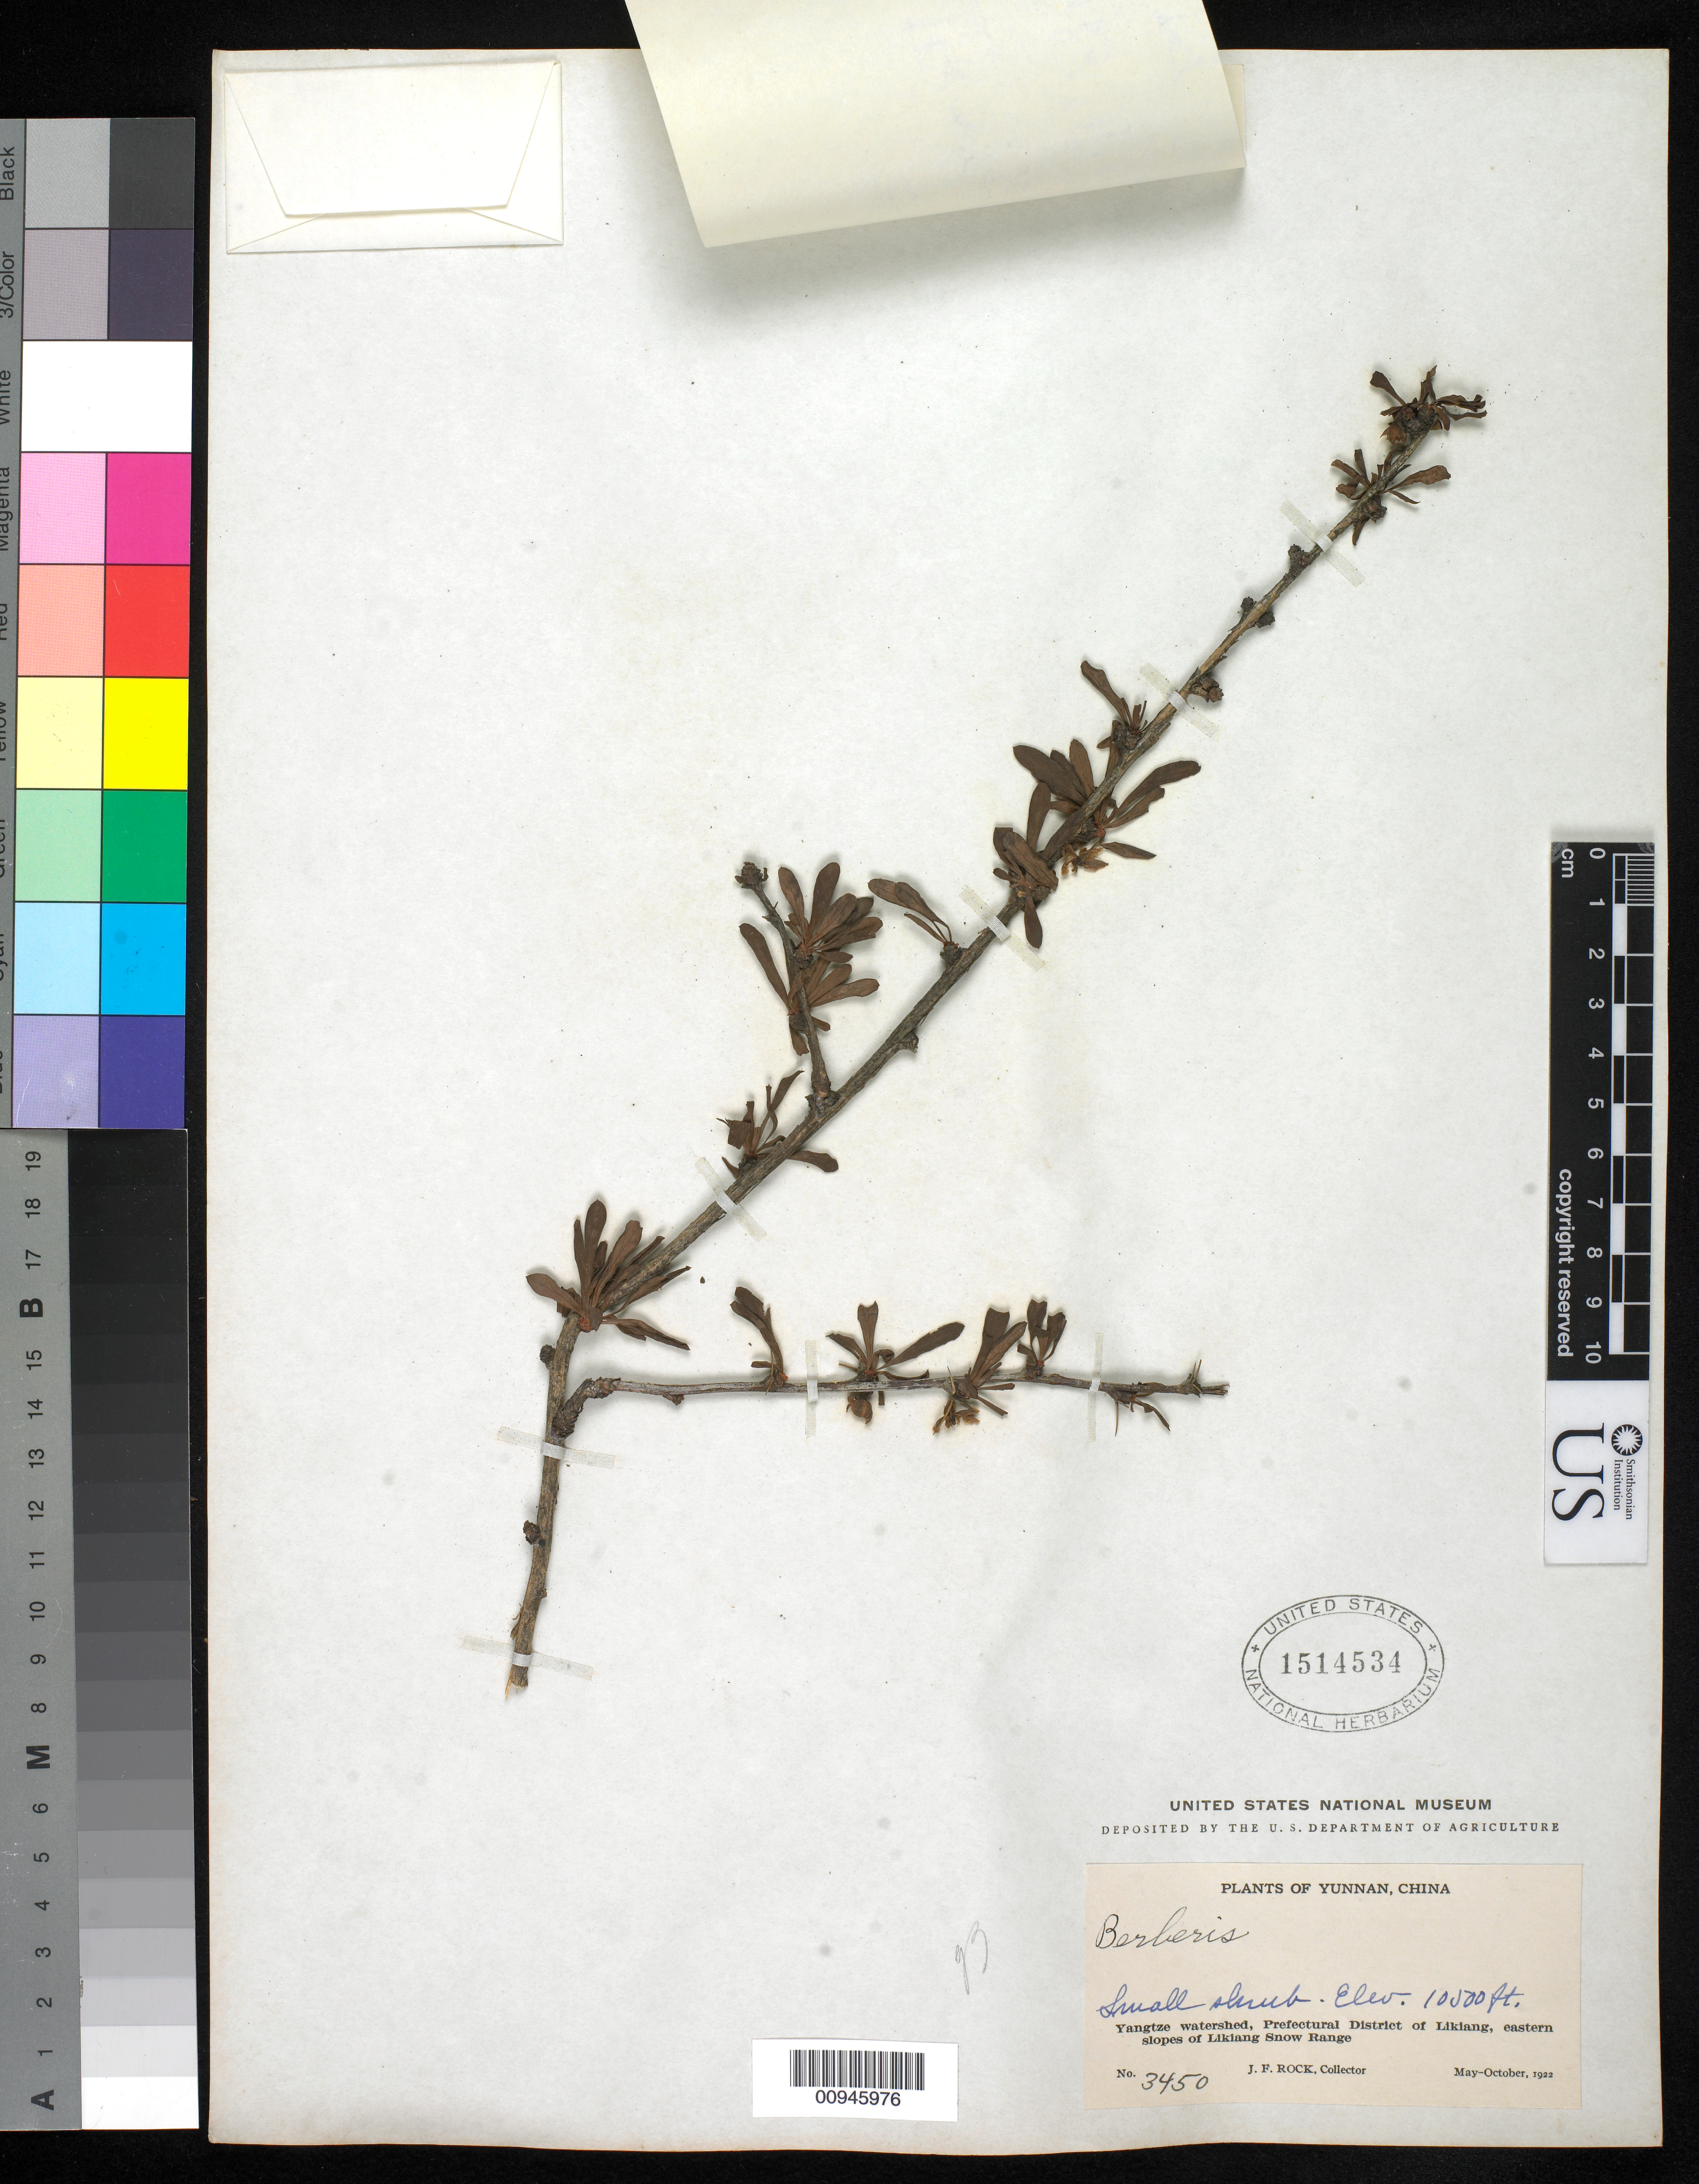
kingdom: Plantae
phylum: Tracheophyta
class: Magnoliopsida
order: Ranunculales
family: Berberidaceae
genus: Berberis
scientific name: Berberis sp.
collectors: J. F. Rock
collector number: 3450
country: China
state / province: Yunnan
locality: Yangtze watershed, Prefectural District of Likiang, E slopes of Likikang Snow Range.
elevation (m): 3200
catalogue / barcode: US 1514534